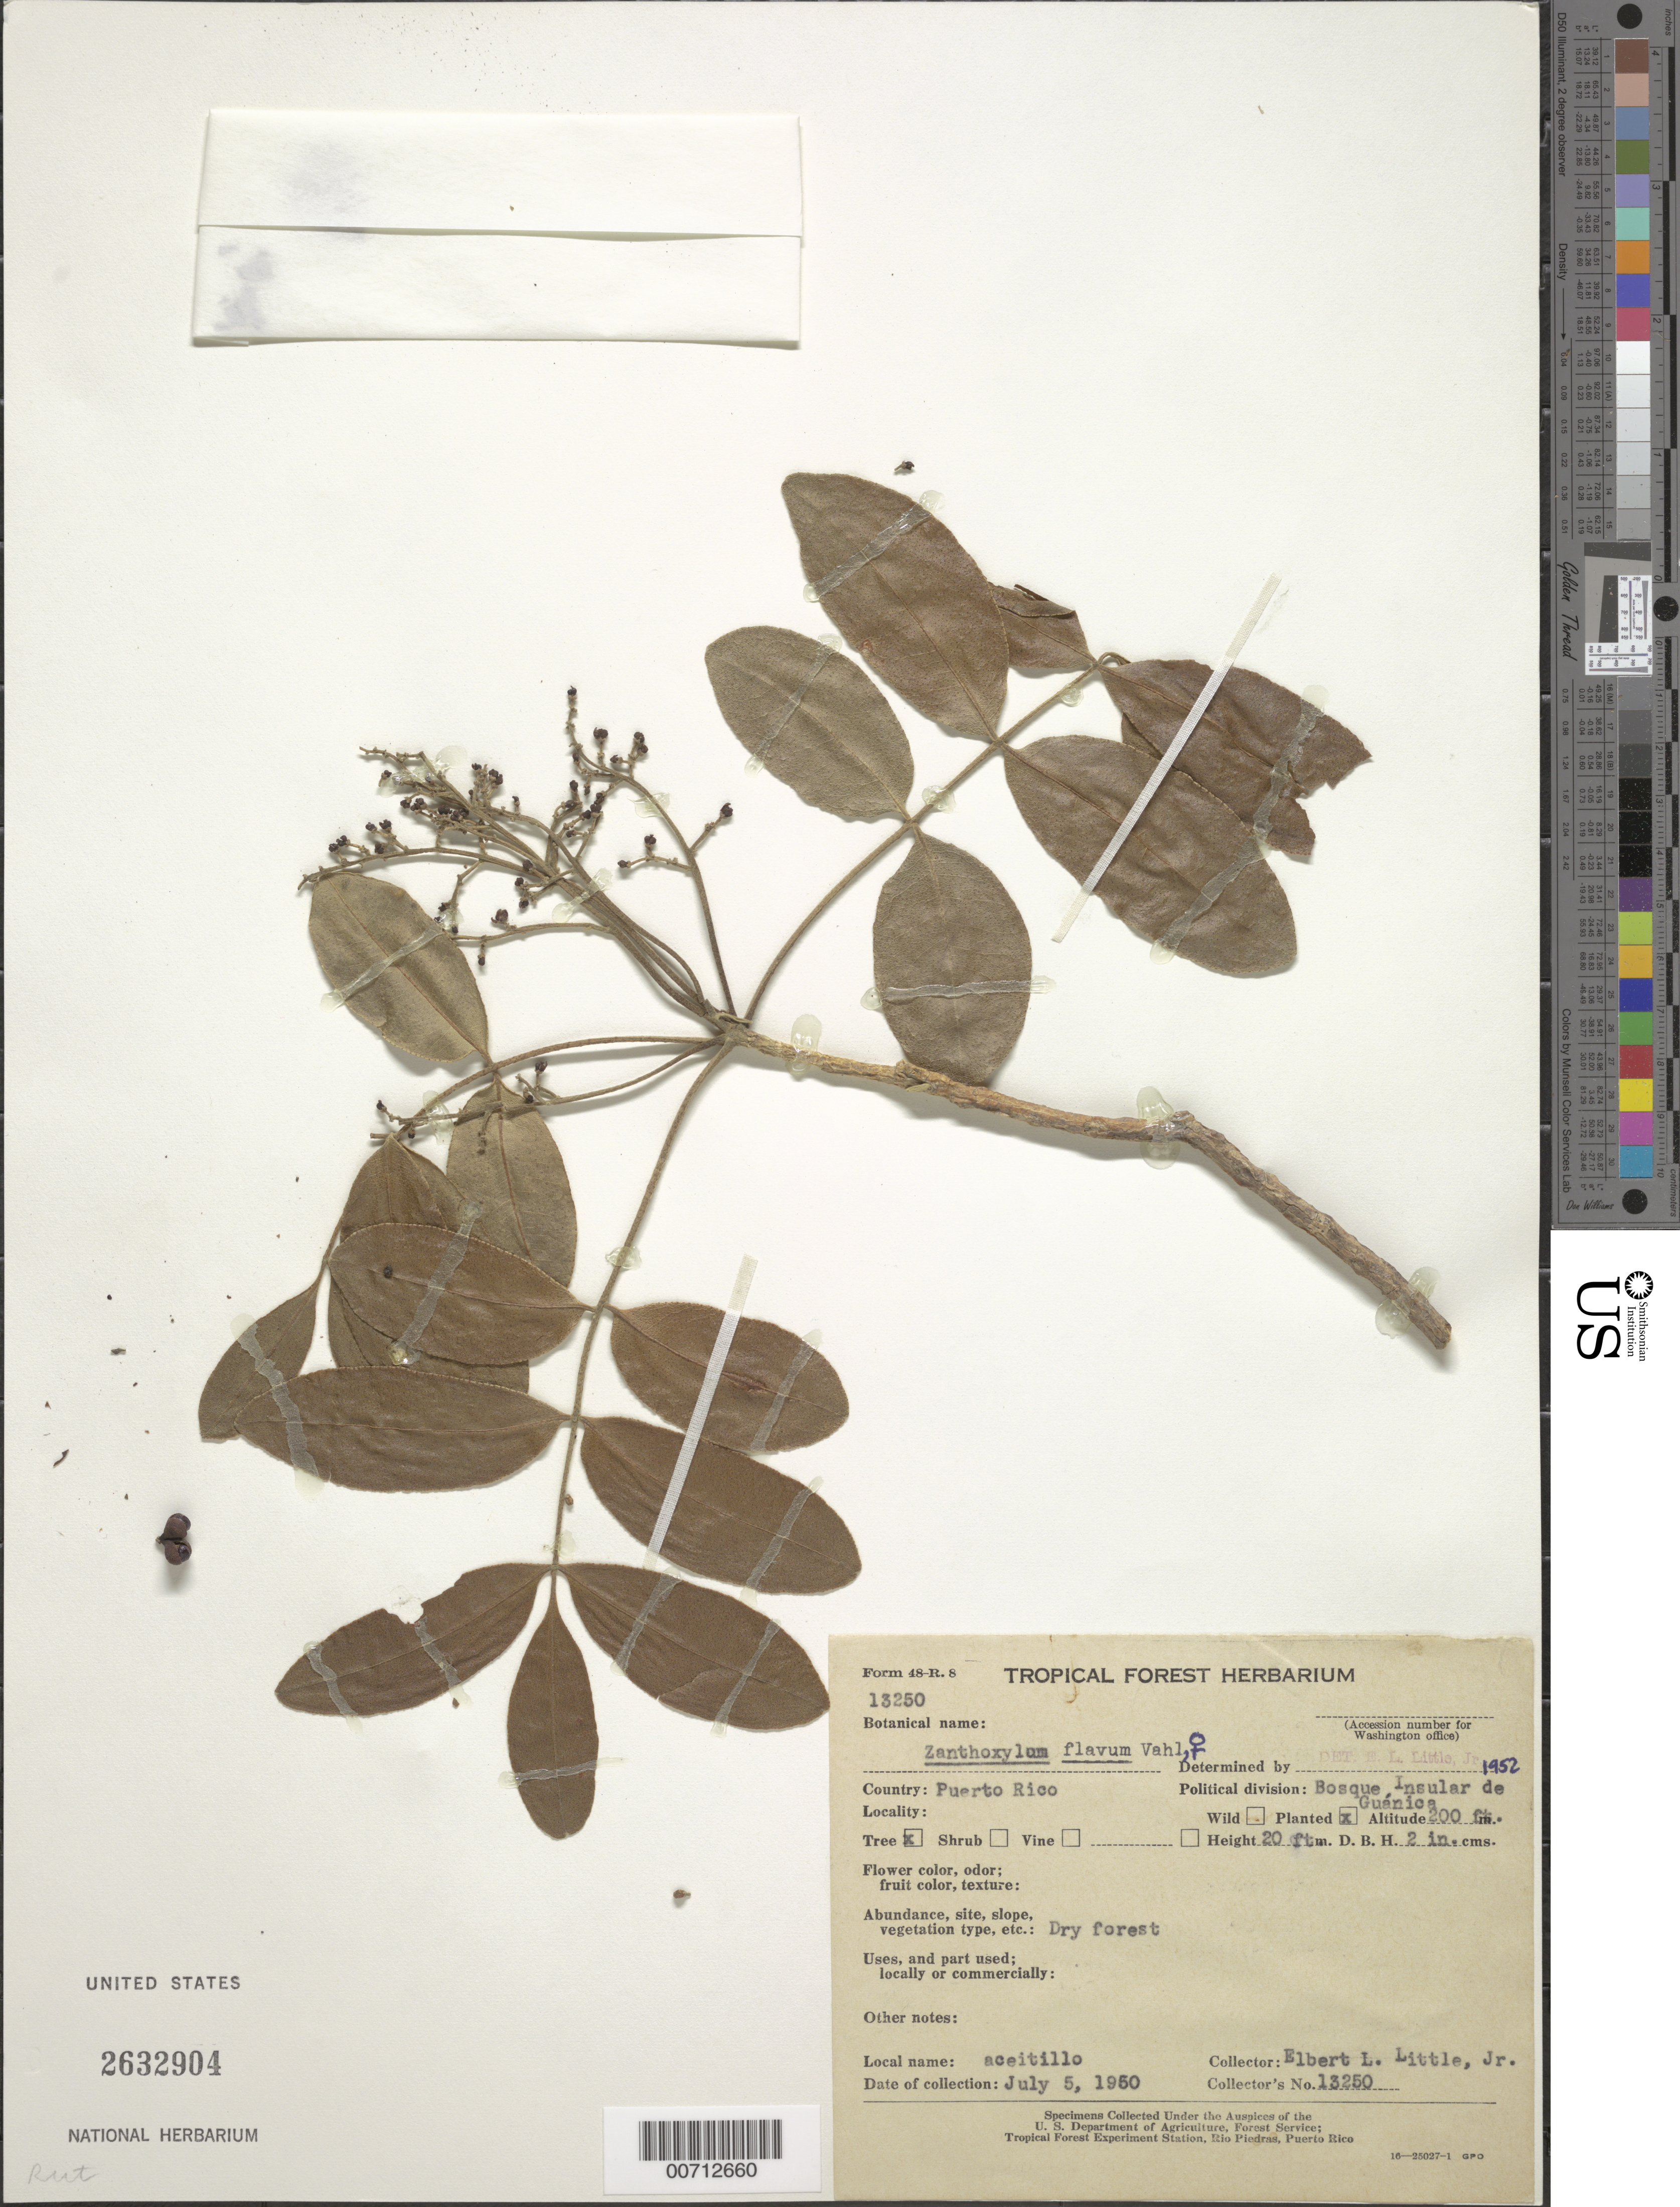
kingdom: Plantae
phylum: Tracheophyta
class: Magnoliopsida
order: Sapindales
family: Rutaceae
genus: Zanthoxylum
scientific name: Zanthoxylum flavum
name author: Vahl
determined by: Little, Elbert L., Jr., (FSSR), United States Department of Agriculture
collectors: E. L. Little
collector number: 13250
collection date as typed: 05 Jul 1950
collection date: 1950-07-05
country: Puerto Rico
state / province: Guanica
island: Greater Antilles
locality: Bosque Insular de Guanica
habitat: Dry forest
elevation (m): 61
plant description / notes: Common name: aceitillo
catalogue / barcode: US 2632904